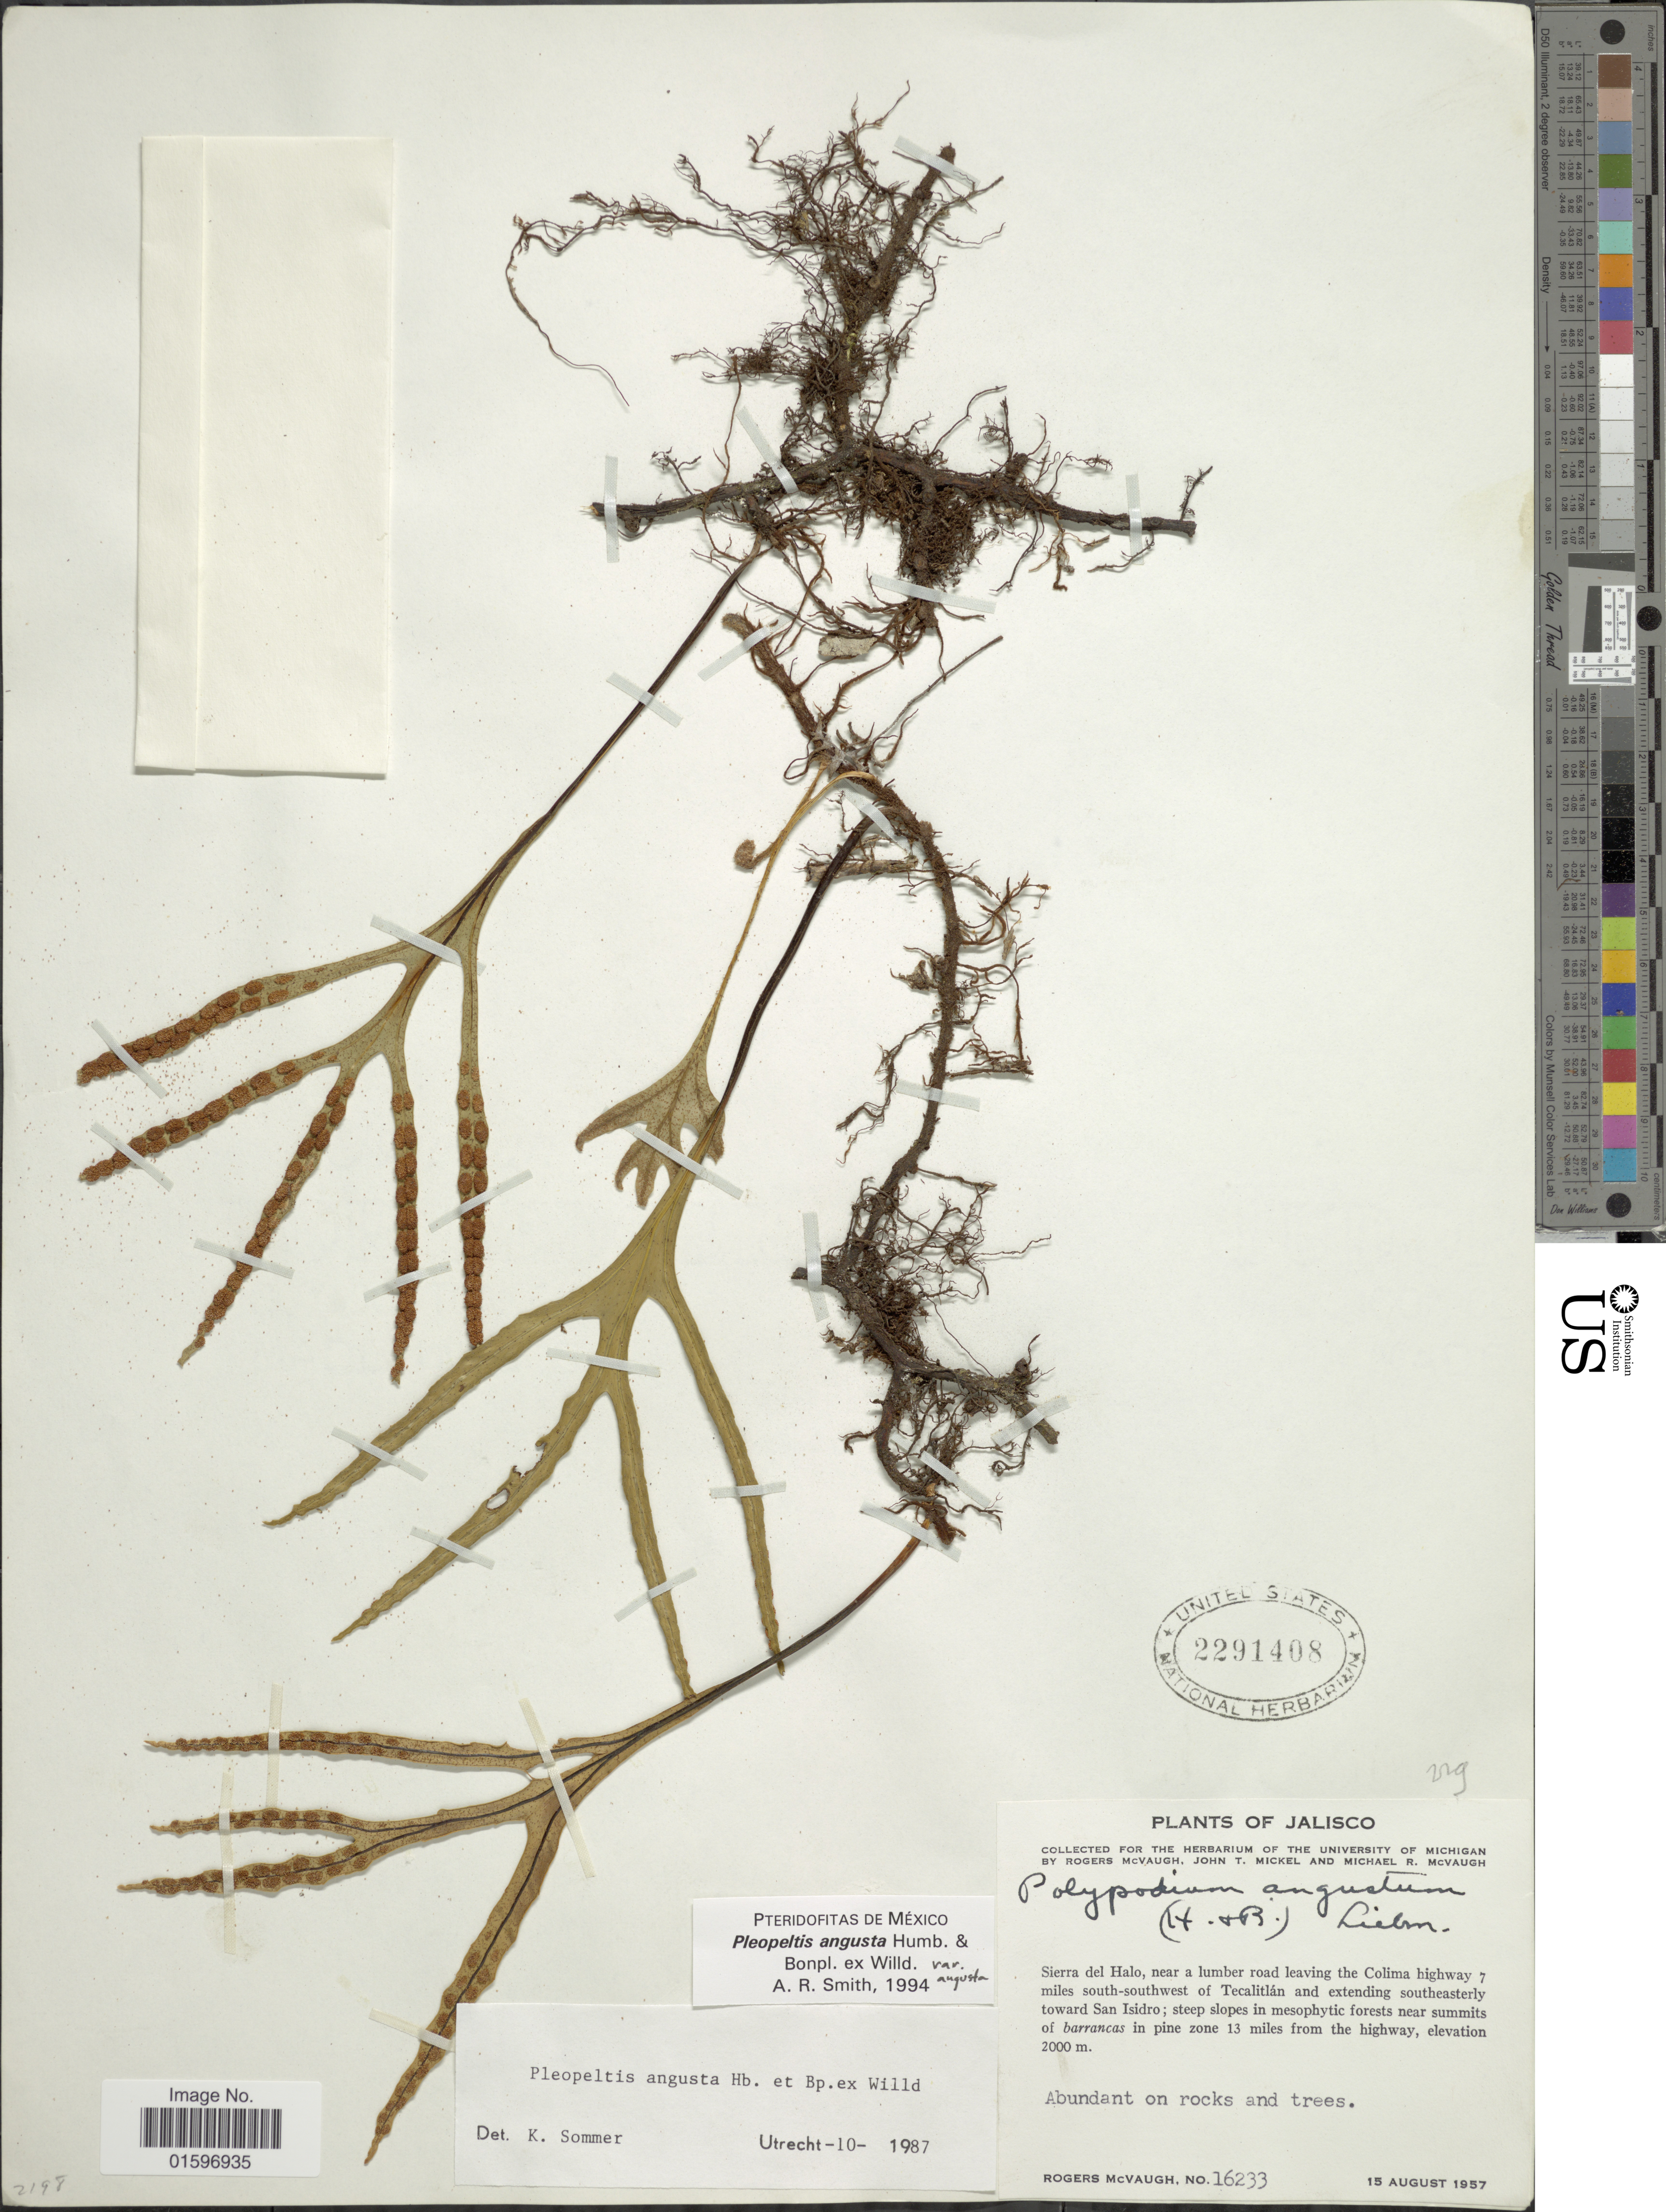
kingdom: Plantae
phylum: Tracheophyta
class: Polypodiopsida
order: Polypodiales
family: Polypodiaceae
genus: Pleopeltis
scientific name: Pleopeltis angusta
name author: Humb. & Bonap. ex Willd.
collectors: R. McVaugh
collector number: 16233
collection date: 1957-08-15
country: Mexico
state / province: Jalisco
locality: Sierra del Halo, near a lumber road leaving the Colima highway 7 miles south-southwest of Tecalitlán and extending southeasterly toward San Isidro.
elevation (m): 2000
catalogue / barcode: US 2291408